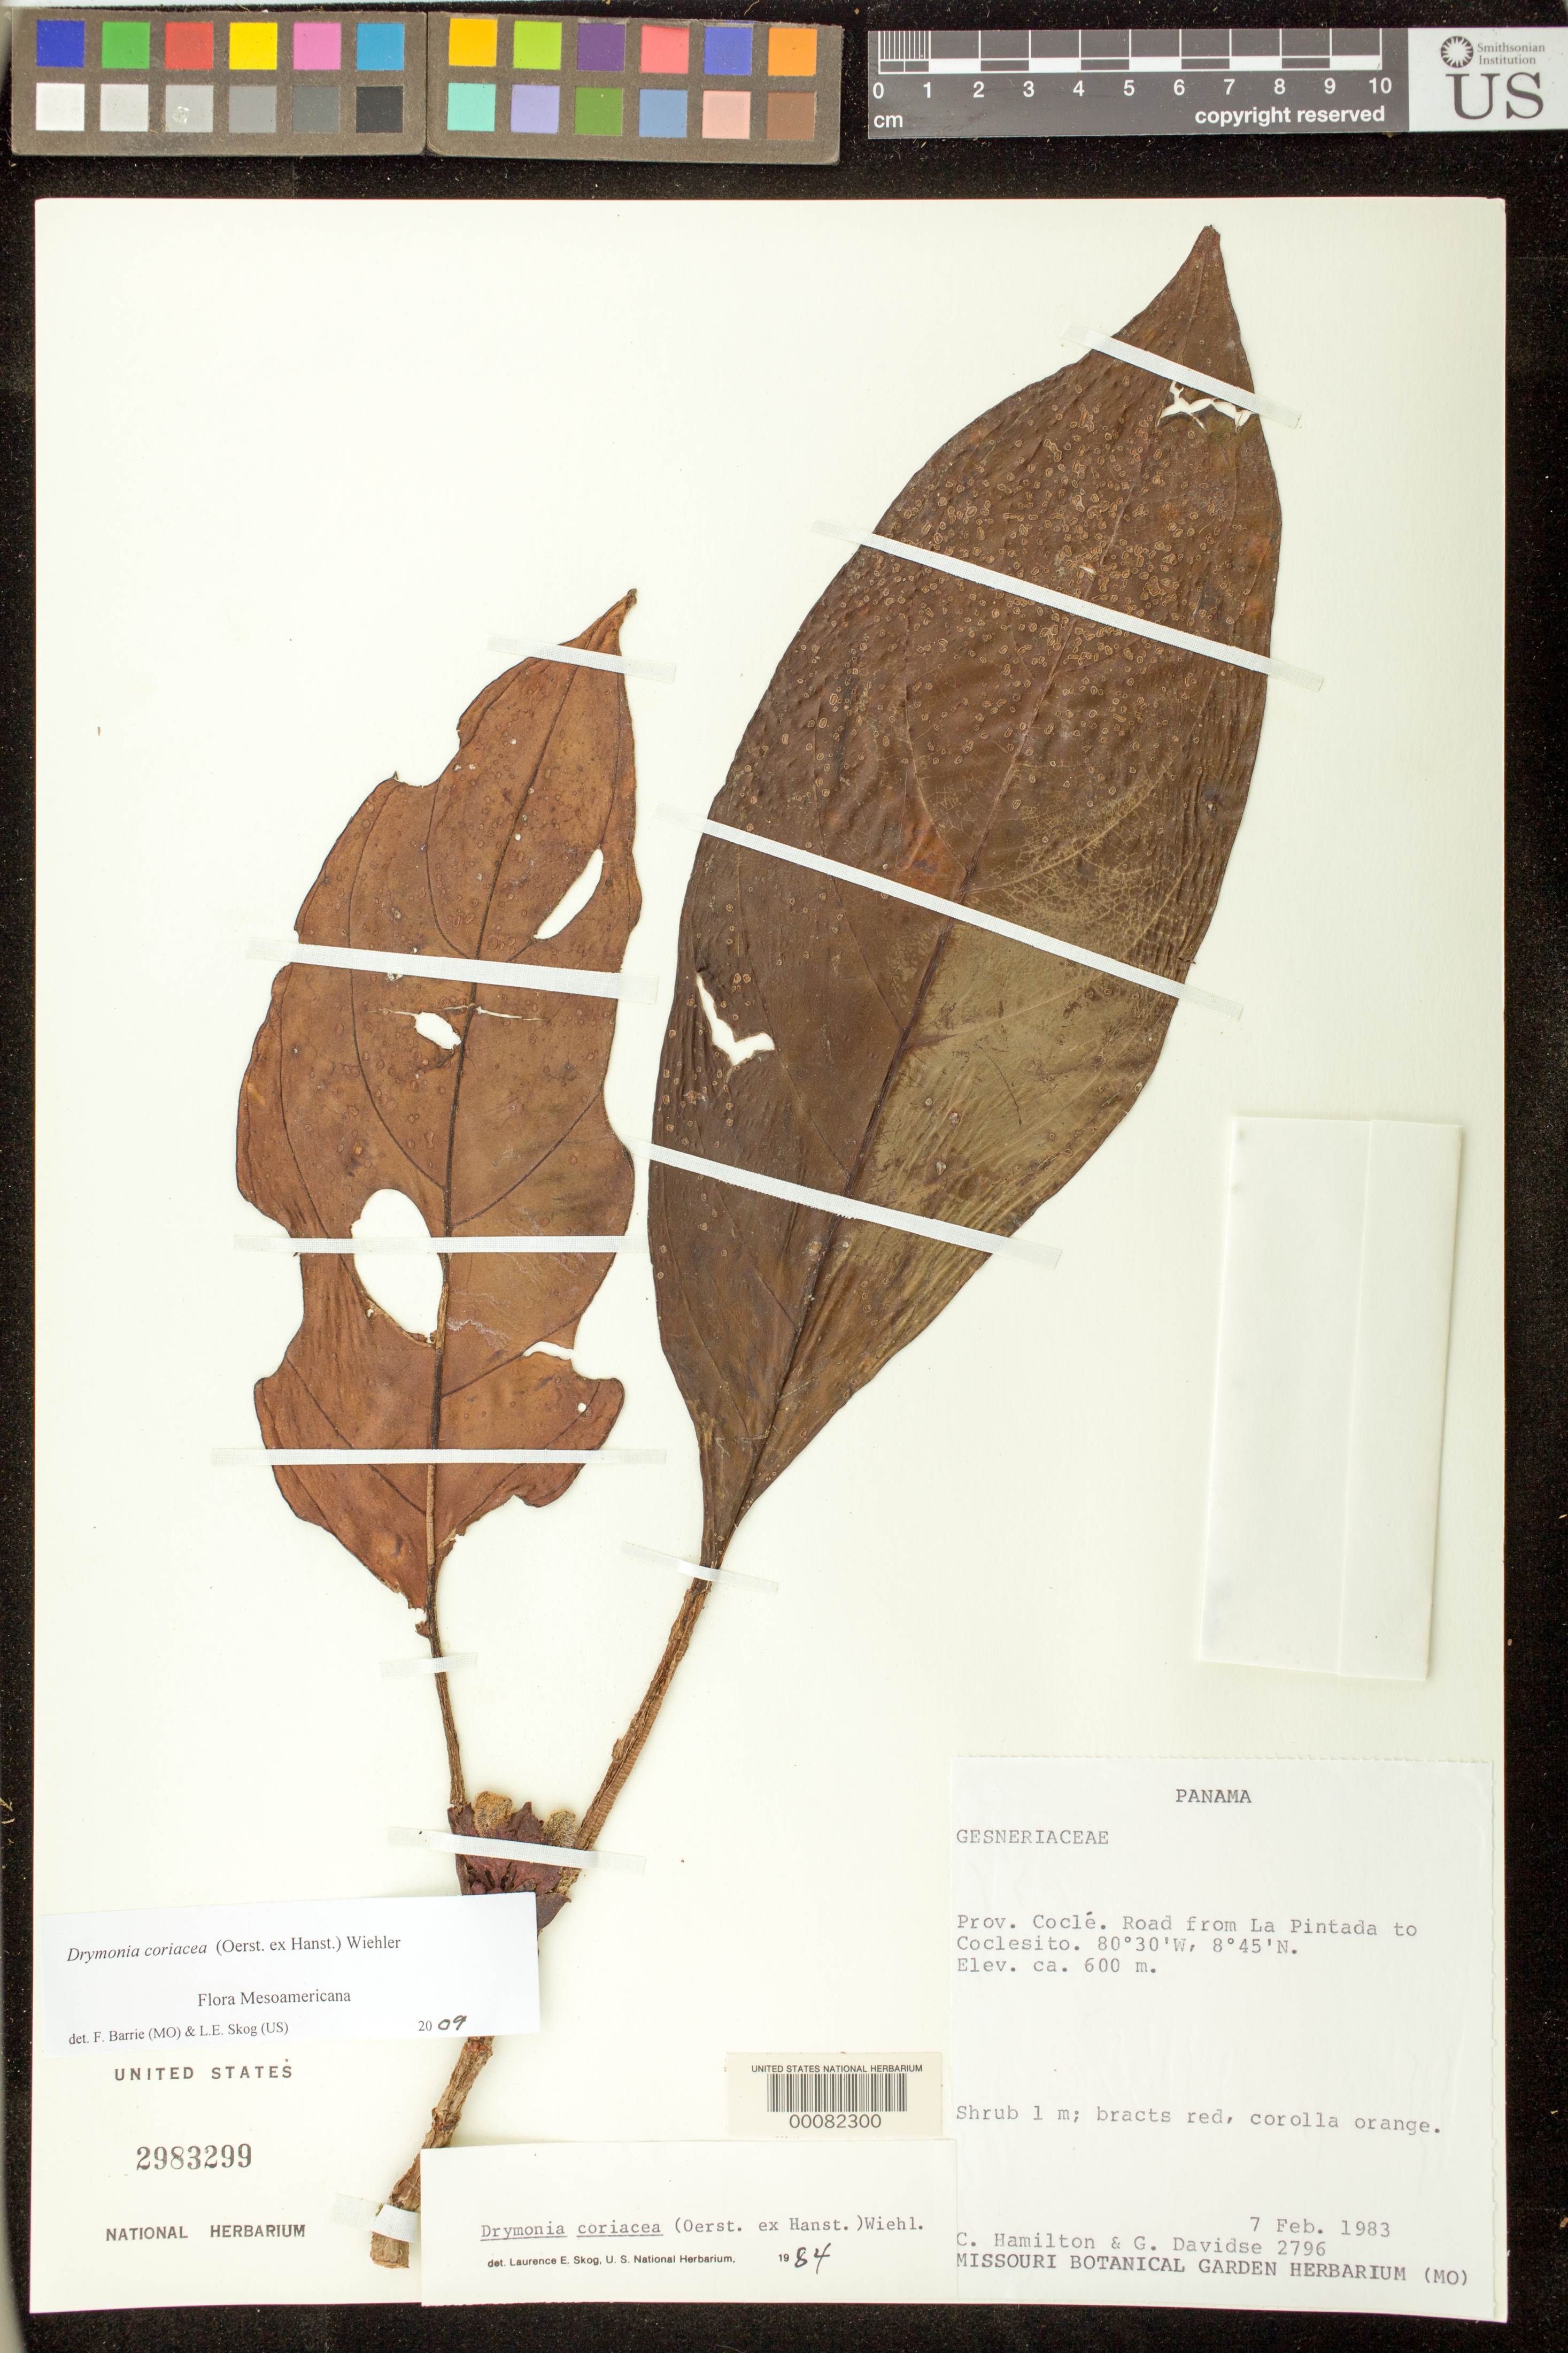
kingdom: Plantae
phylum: Tracheophyta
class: Magnoliopsida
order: Lamiales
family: Gesneriaceae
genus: Drymonia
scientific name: Drymonia coriacea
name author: (Oerst. ex Hanst.) Wiehler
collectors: C. Hamilton & G. Davidse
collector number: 2796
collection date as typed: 07 Feb 1983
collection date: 1983-02-07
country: Panama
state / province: Coclé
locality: Road from La Pintada to Coclesito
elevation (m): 600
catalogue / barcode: US 2983299